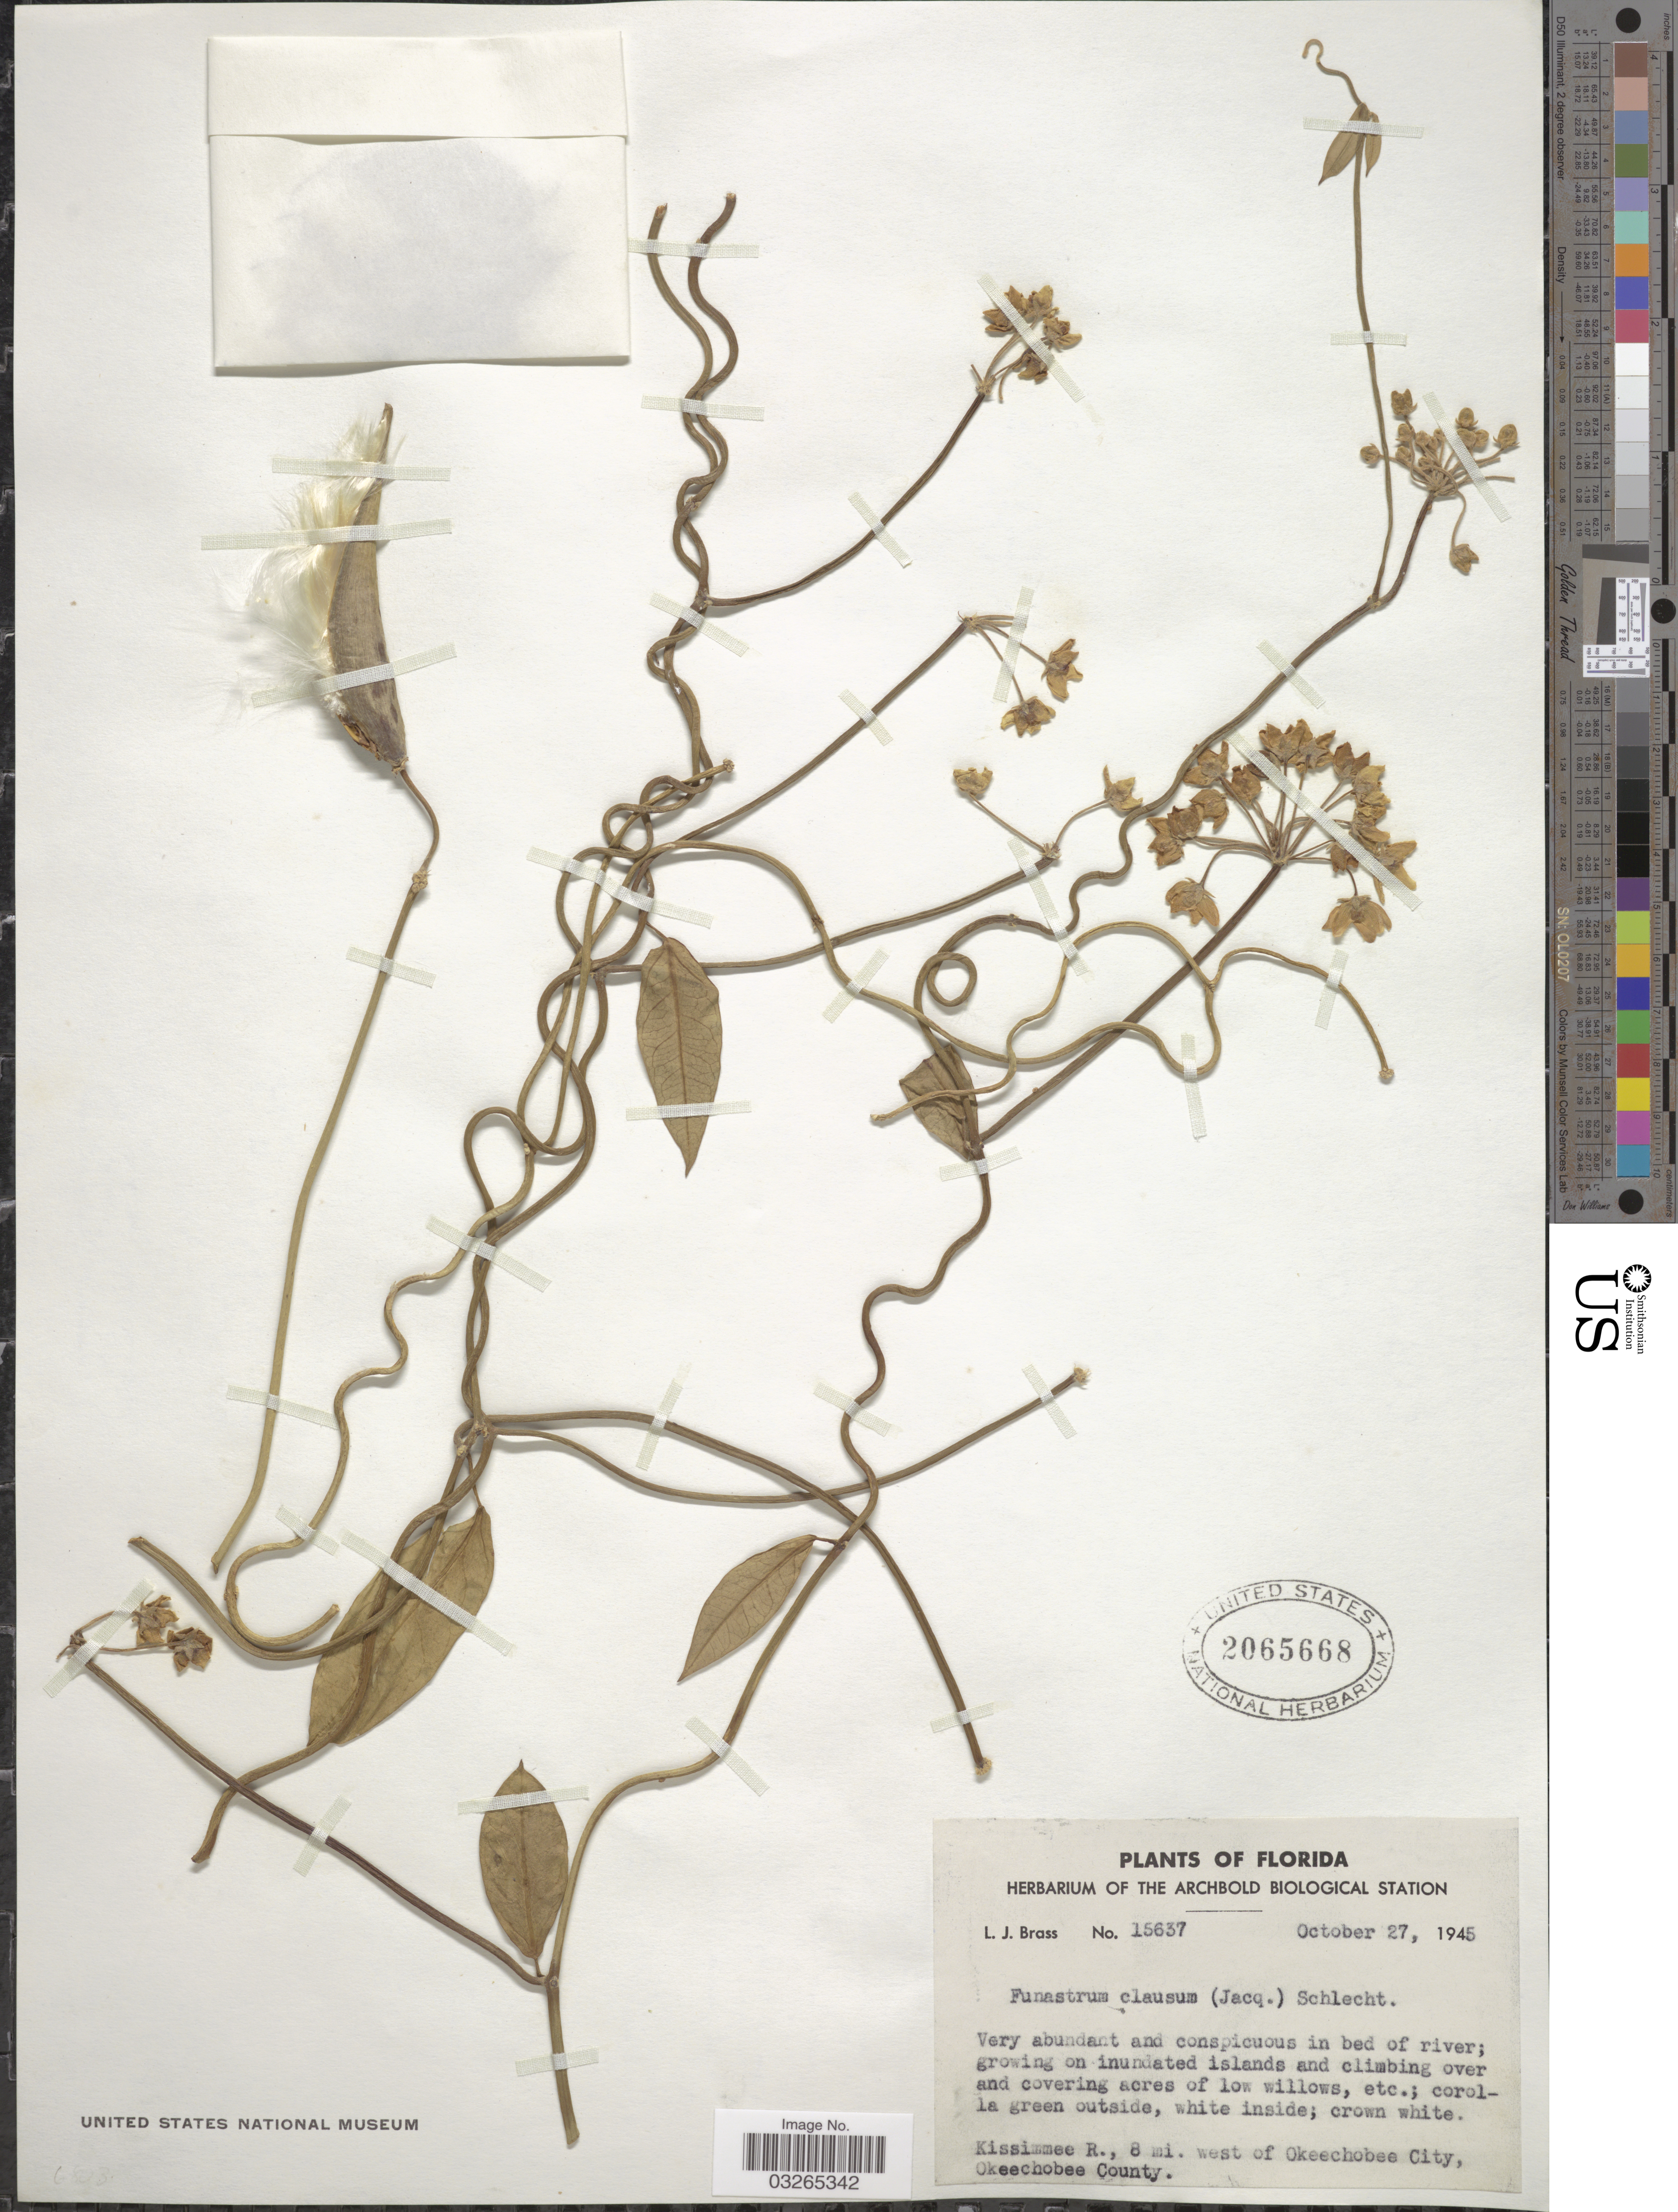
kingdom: Plantae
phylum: Tracheophyta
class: Magnoliopsida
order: Gentianales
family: Apocynaceae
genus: Sarcostemma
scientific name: Sarcostemma clausum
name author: (Jacq.) Schult.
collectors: L. J. Brass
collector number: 15637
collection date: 1945-10-27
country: United States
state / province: Florida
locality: Kissimmee R., 8 mi. west of Okeechobee City, Okeechobee County.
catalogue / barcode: US 2065668